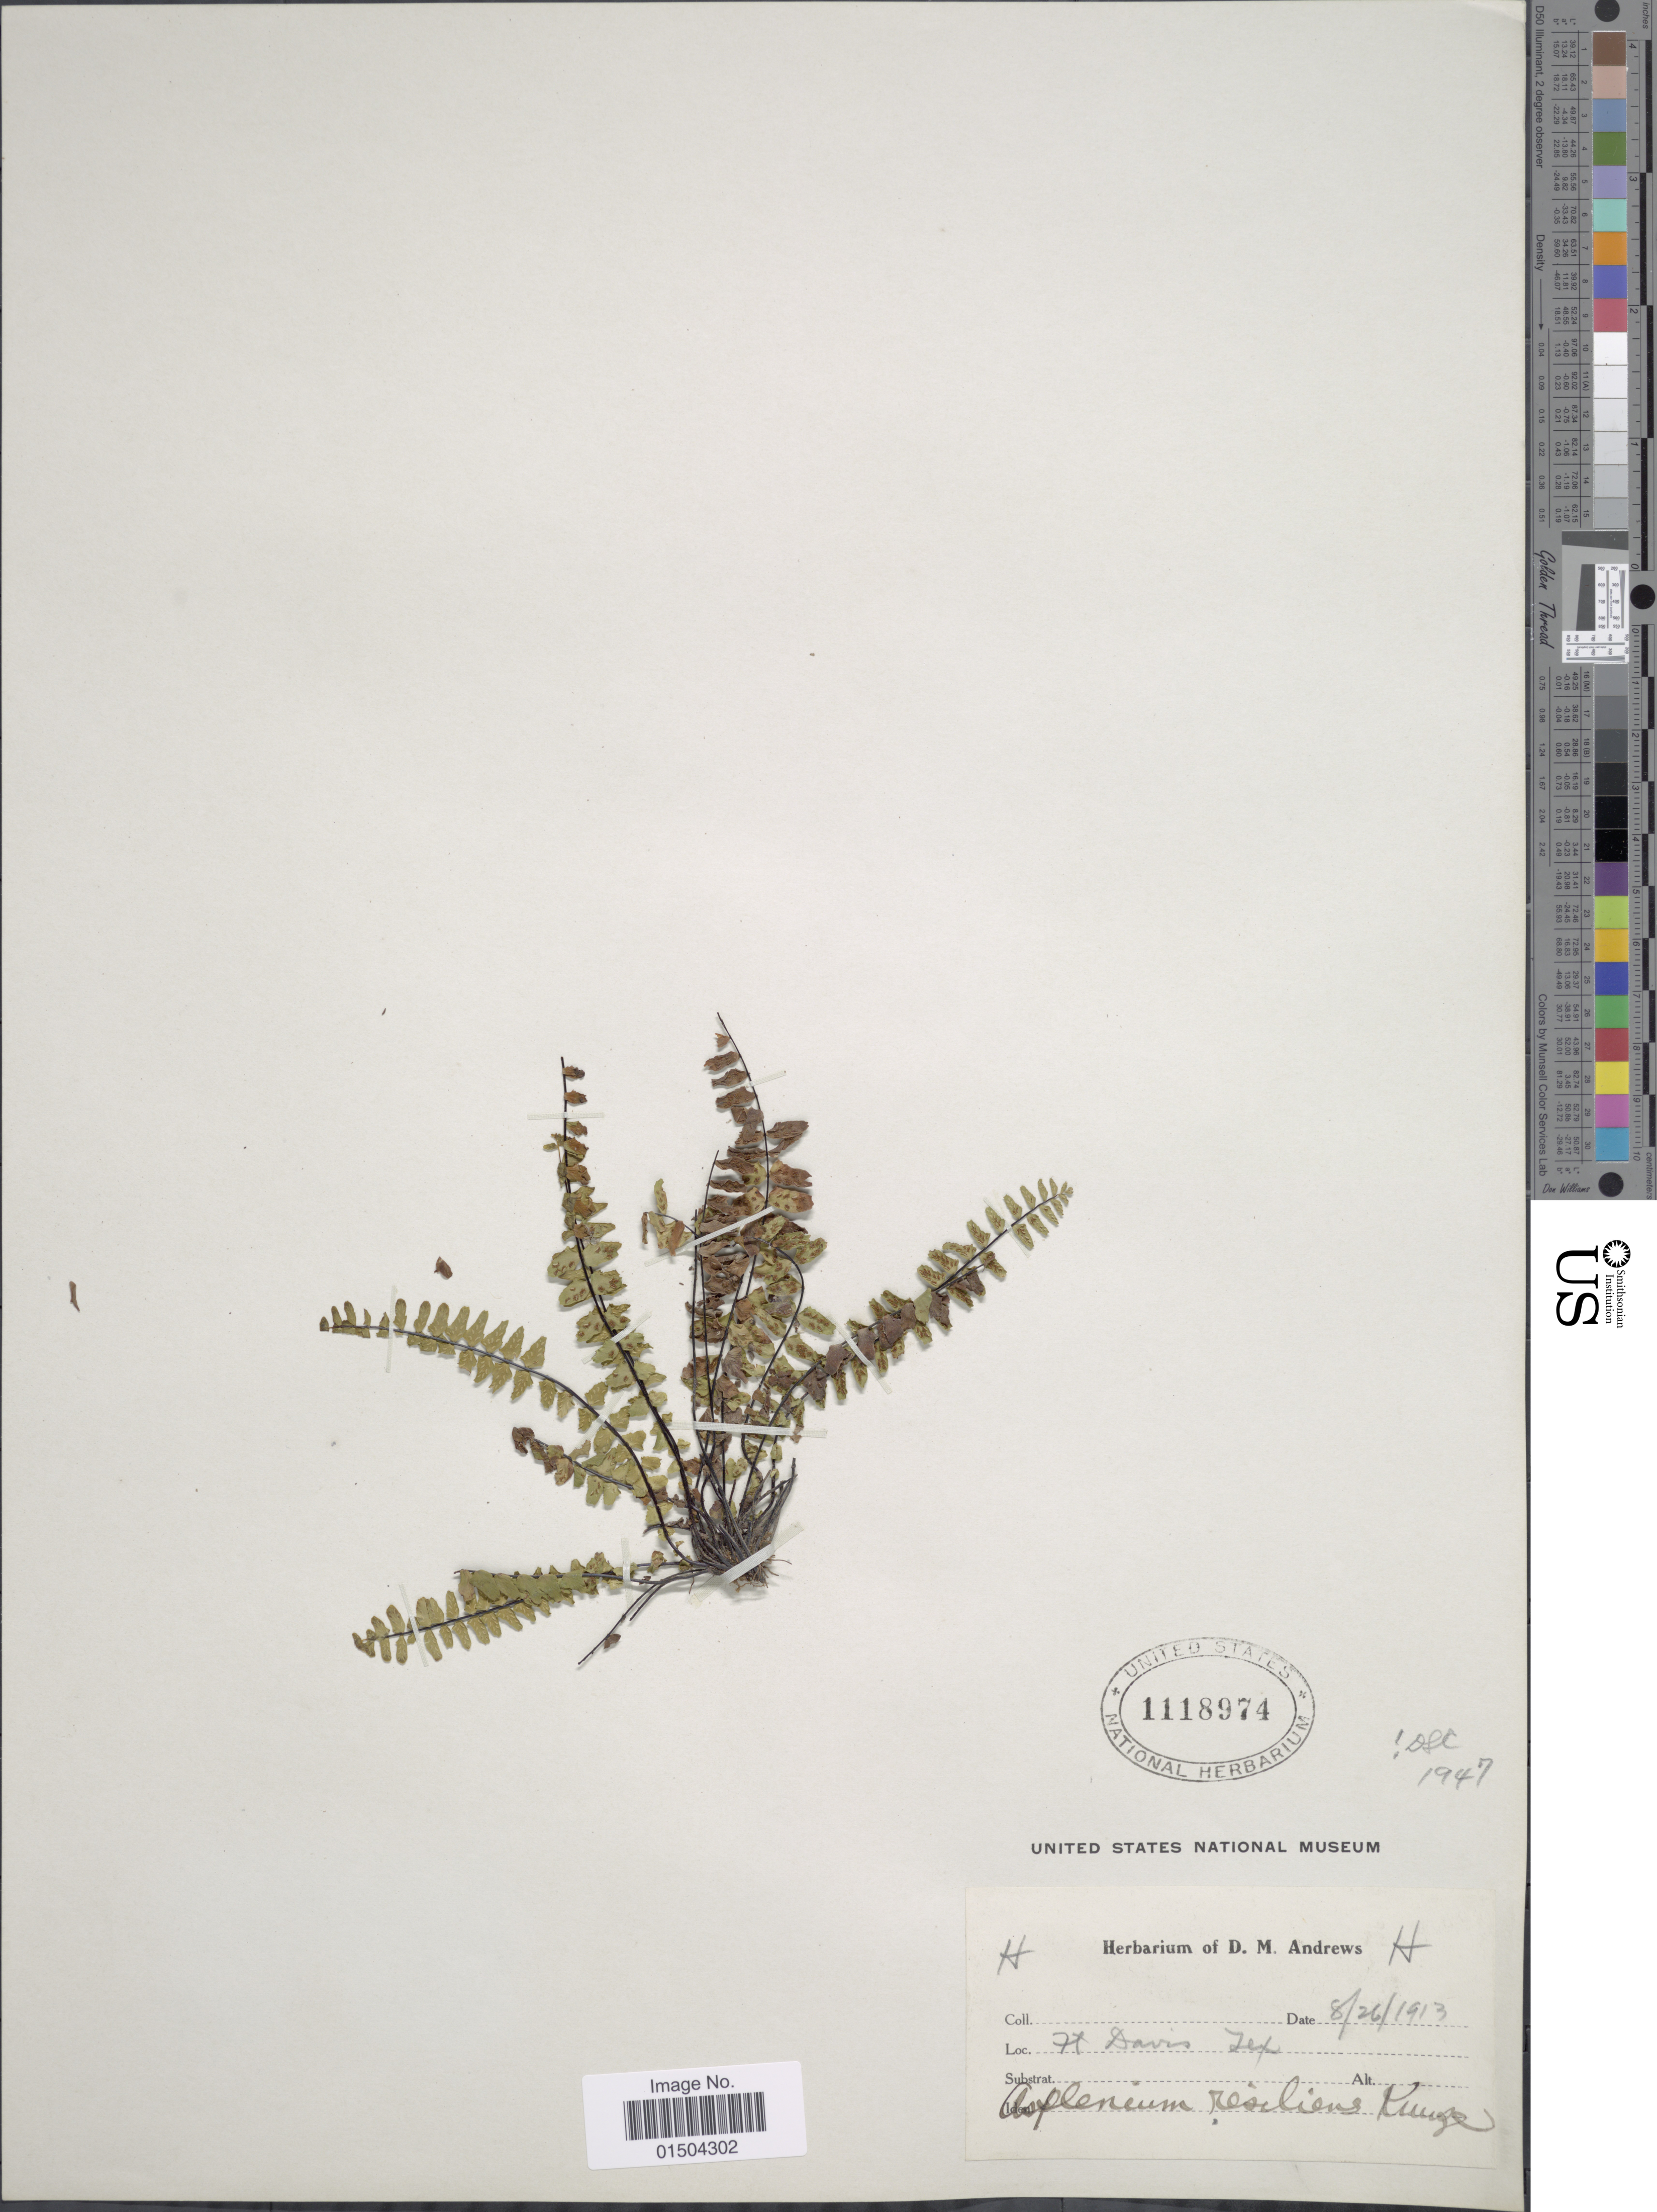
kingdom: Plantae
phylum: Tracheophyta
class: Polypodiopsida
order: Polypodiales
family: Aspleniaceae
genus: Asplenium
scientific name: Asplenium resiliens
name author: Kunze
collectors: ex herb. D. M. Andrews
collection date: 1913-08-26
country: United States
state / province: Texas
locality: Ft. Davis.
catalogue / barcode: US 1118974